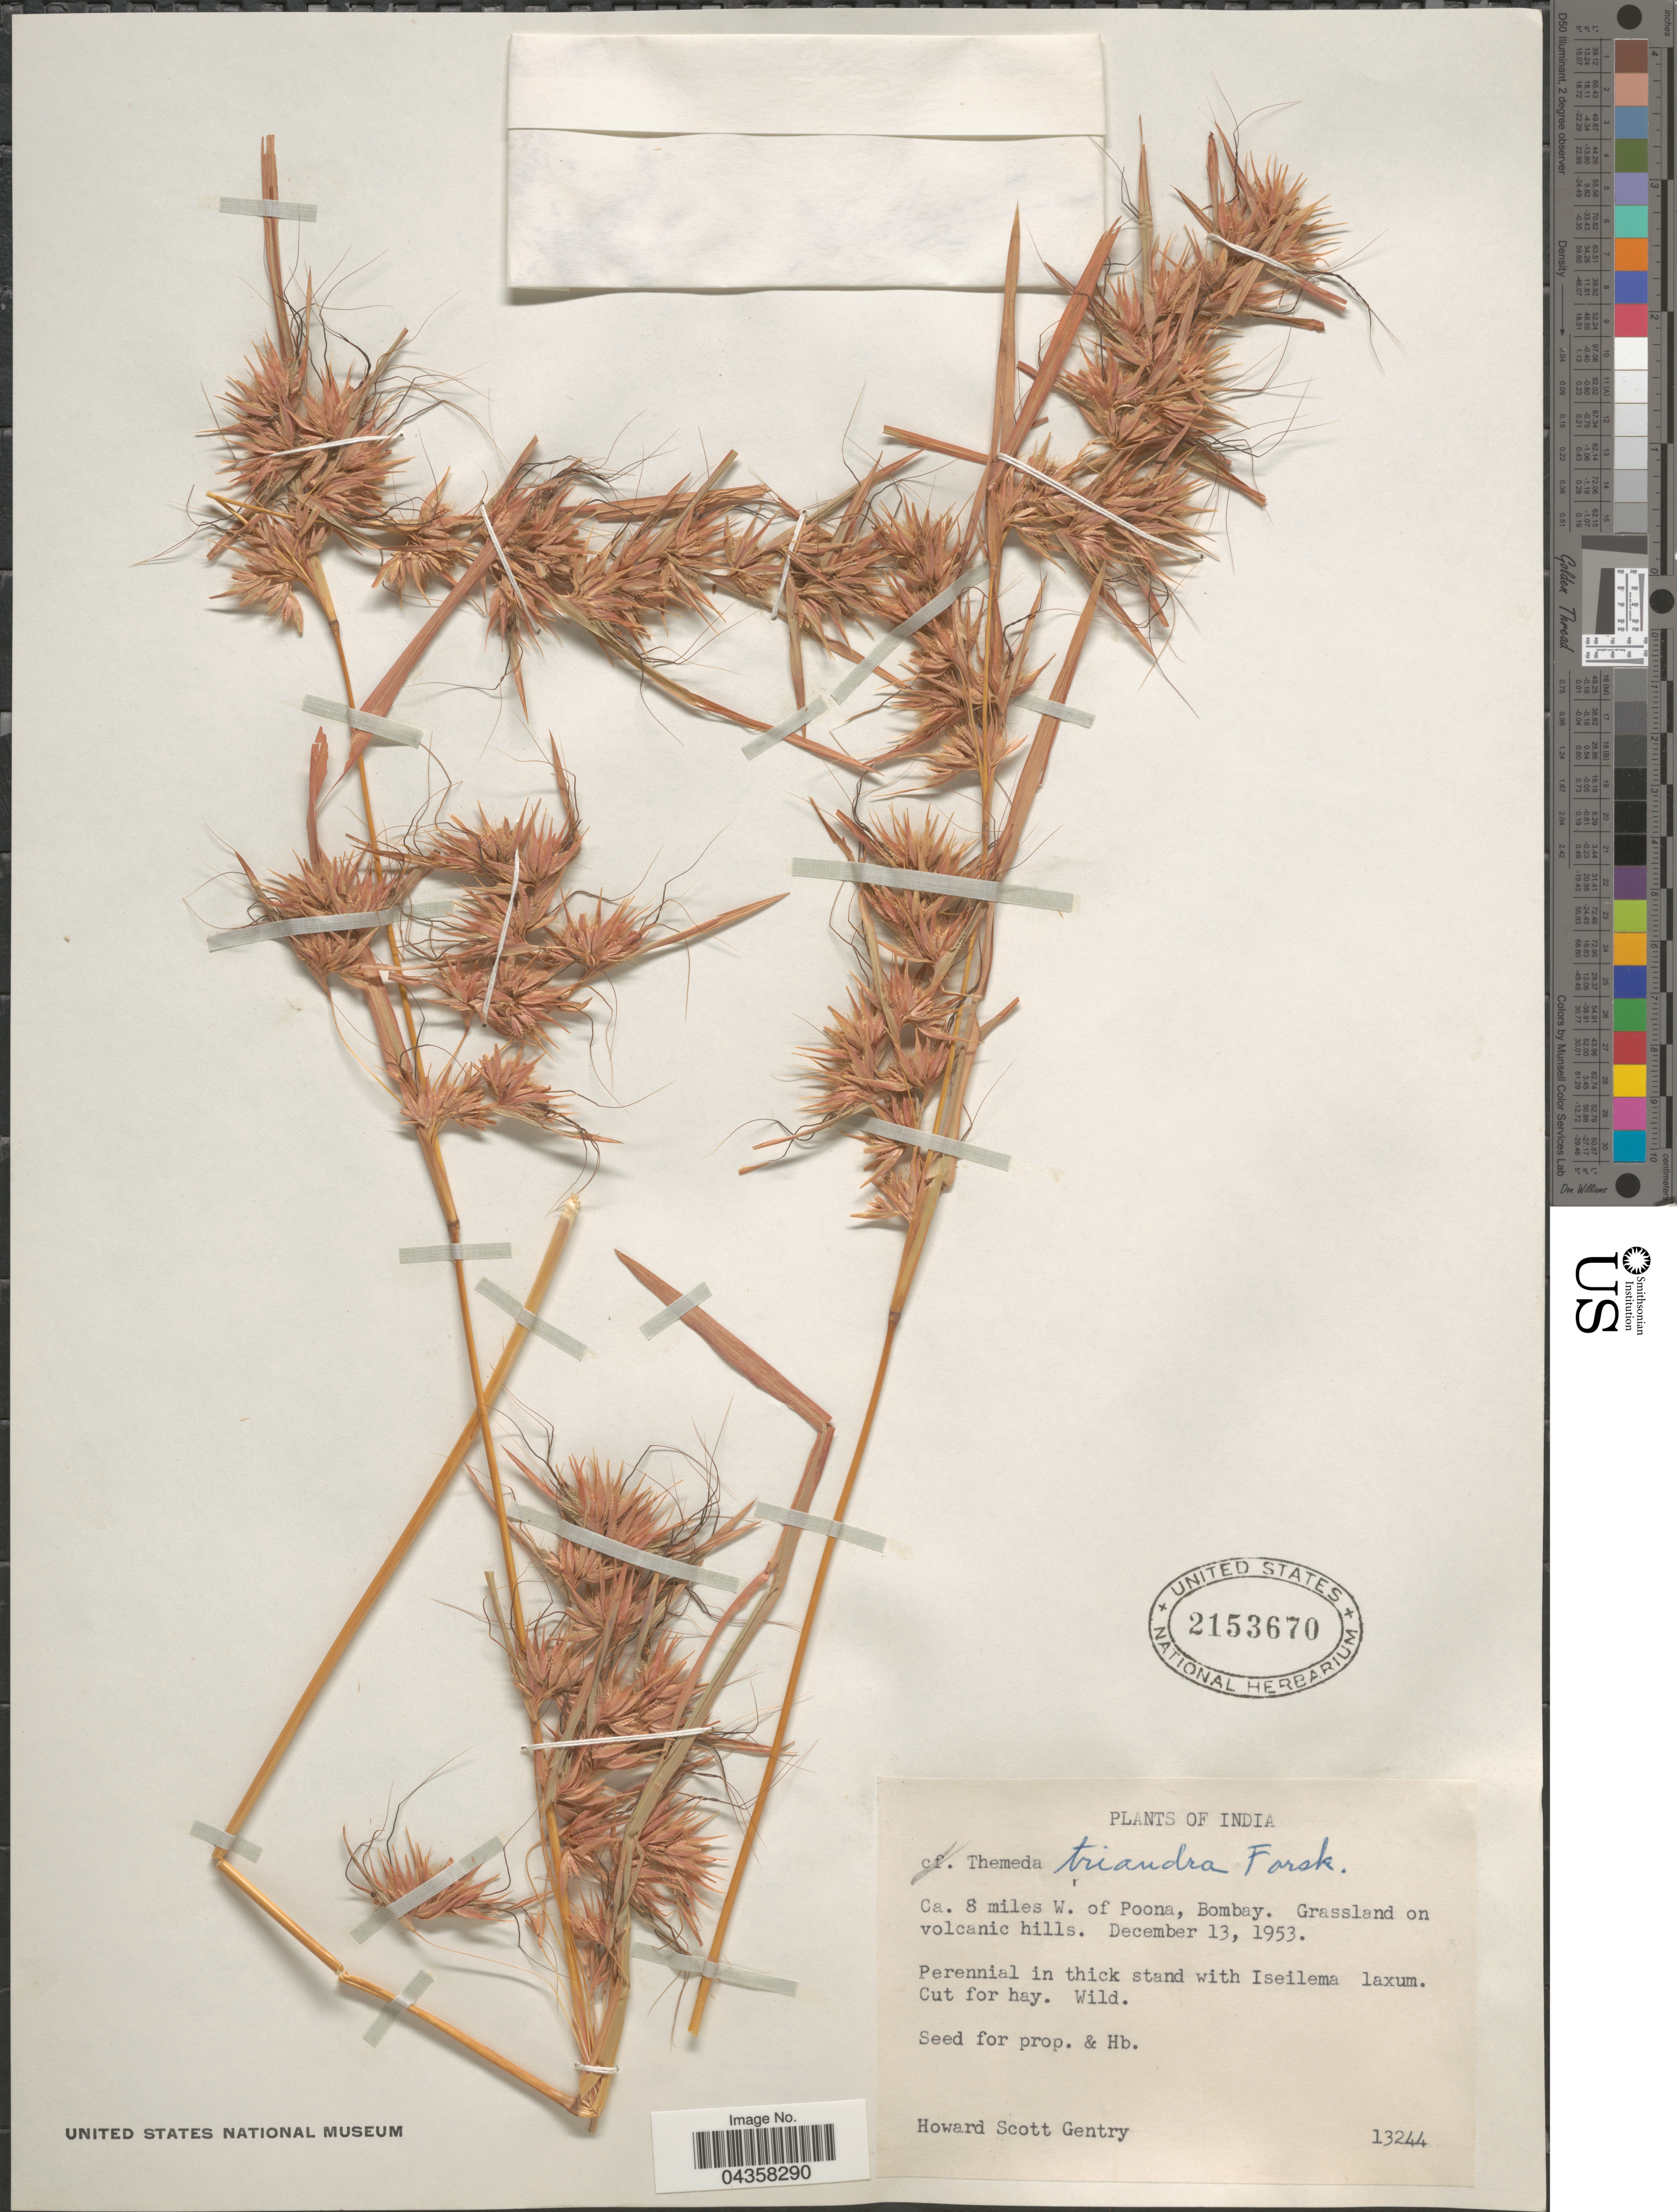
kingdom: Plantae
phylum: Tracheophyta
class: Liliopsida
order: Poales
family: Poaceae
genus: Themeda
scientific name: Themeda triandra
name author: Forssk.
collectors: H. S. Gentry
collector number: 13244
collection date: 1953-12-13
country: India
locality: Ca. 8 miles W. of Poona, Bombay.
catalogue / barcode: US 2153670